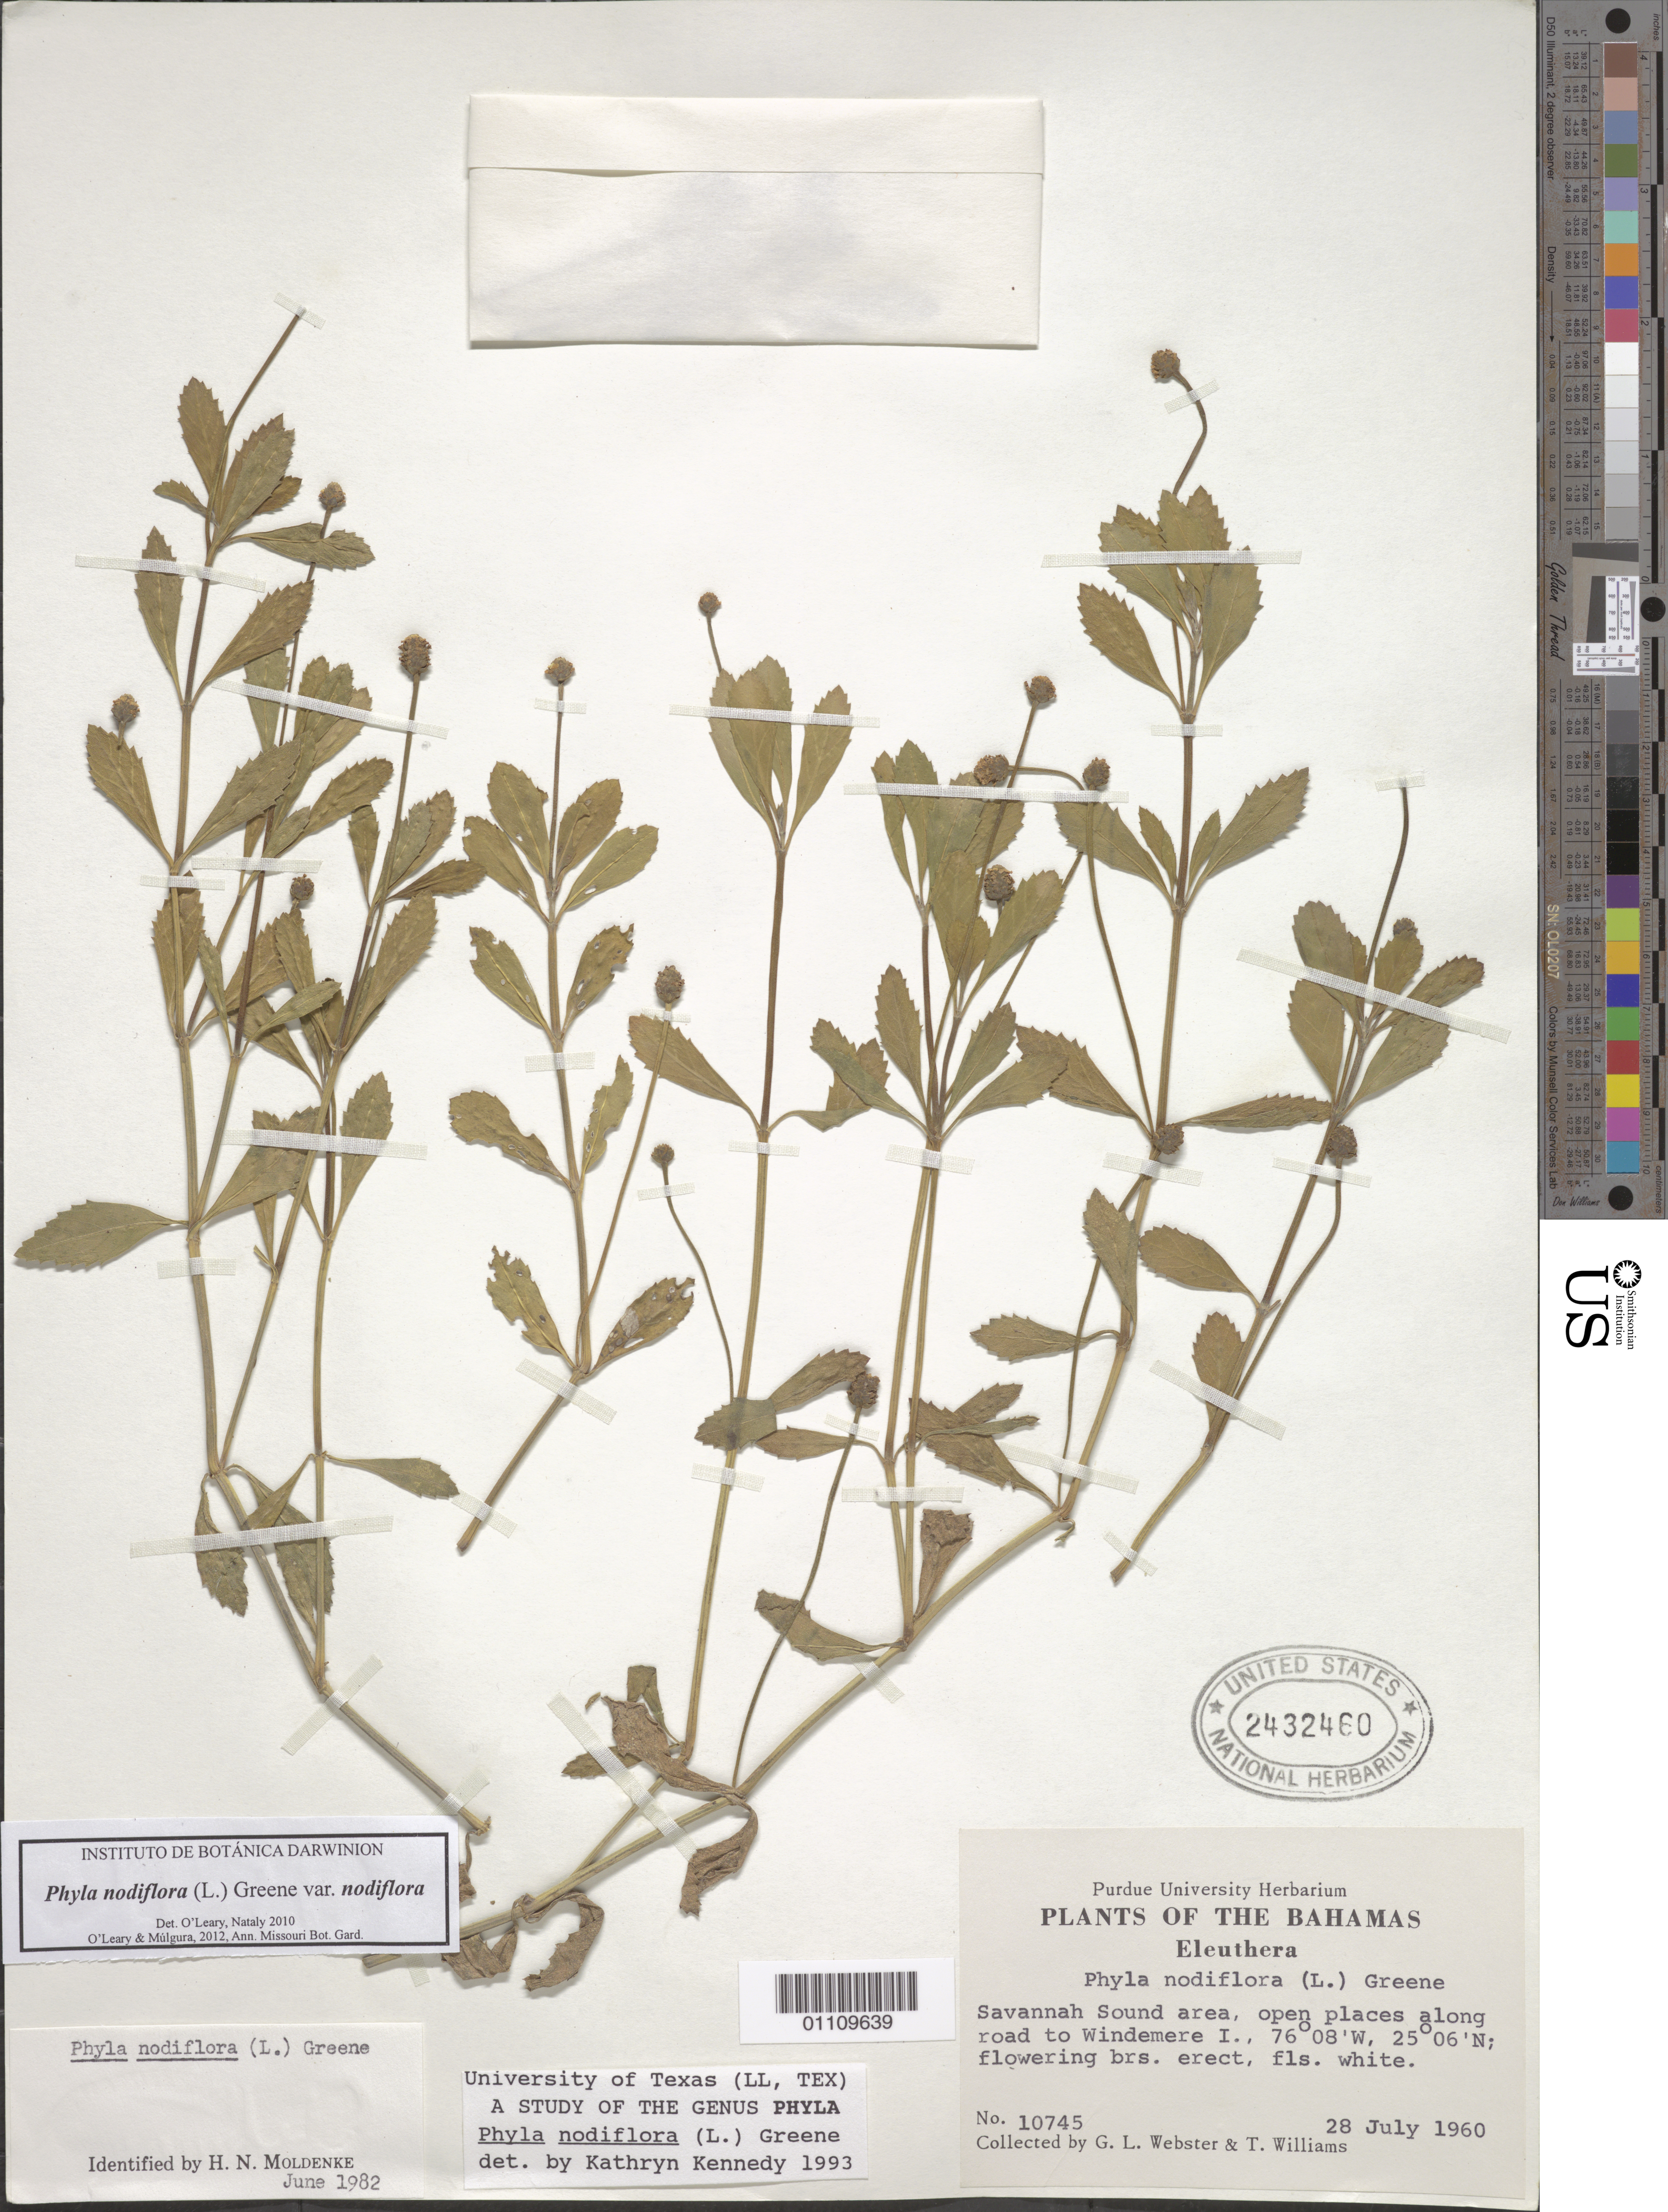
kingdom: Plantae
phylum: Tracheophyta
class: Magnoliopsida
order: Lamiales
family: Verbenaceae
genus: Phyla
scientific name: Phyla nodiflora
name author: (L.) Greene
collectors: G. L. Webster & T. Williams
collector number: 10745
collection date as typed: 28 Jul 1960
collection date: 1960-07-28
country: Bahamas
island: Eluthera I.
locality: Savannah Sound area, along road to Windemere I.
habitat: Open places along road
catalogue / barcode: US 2432460